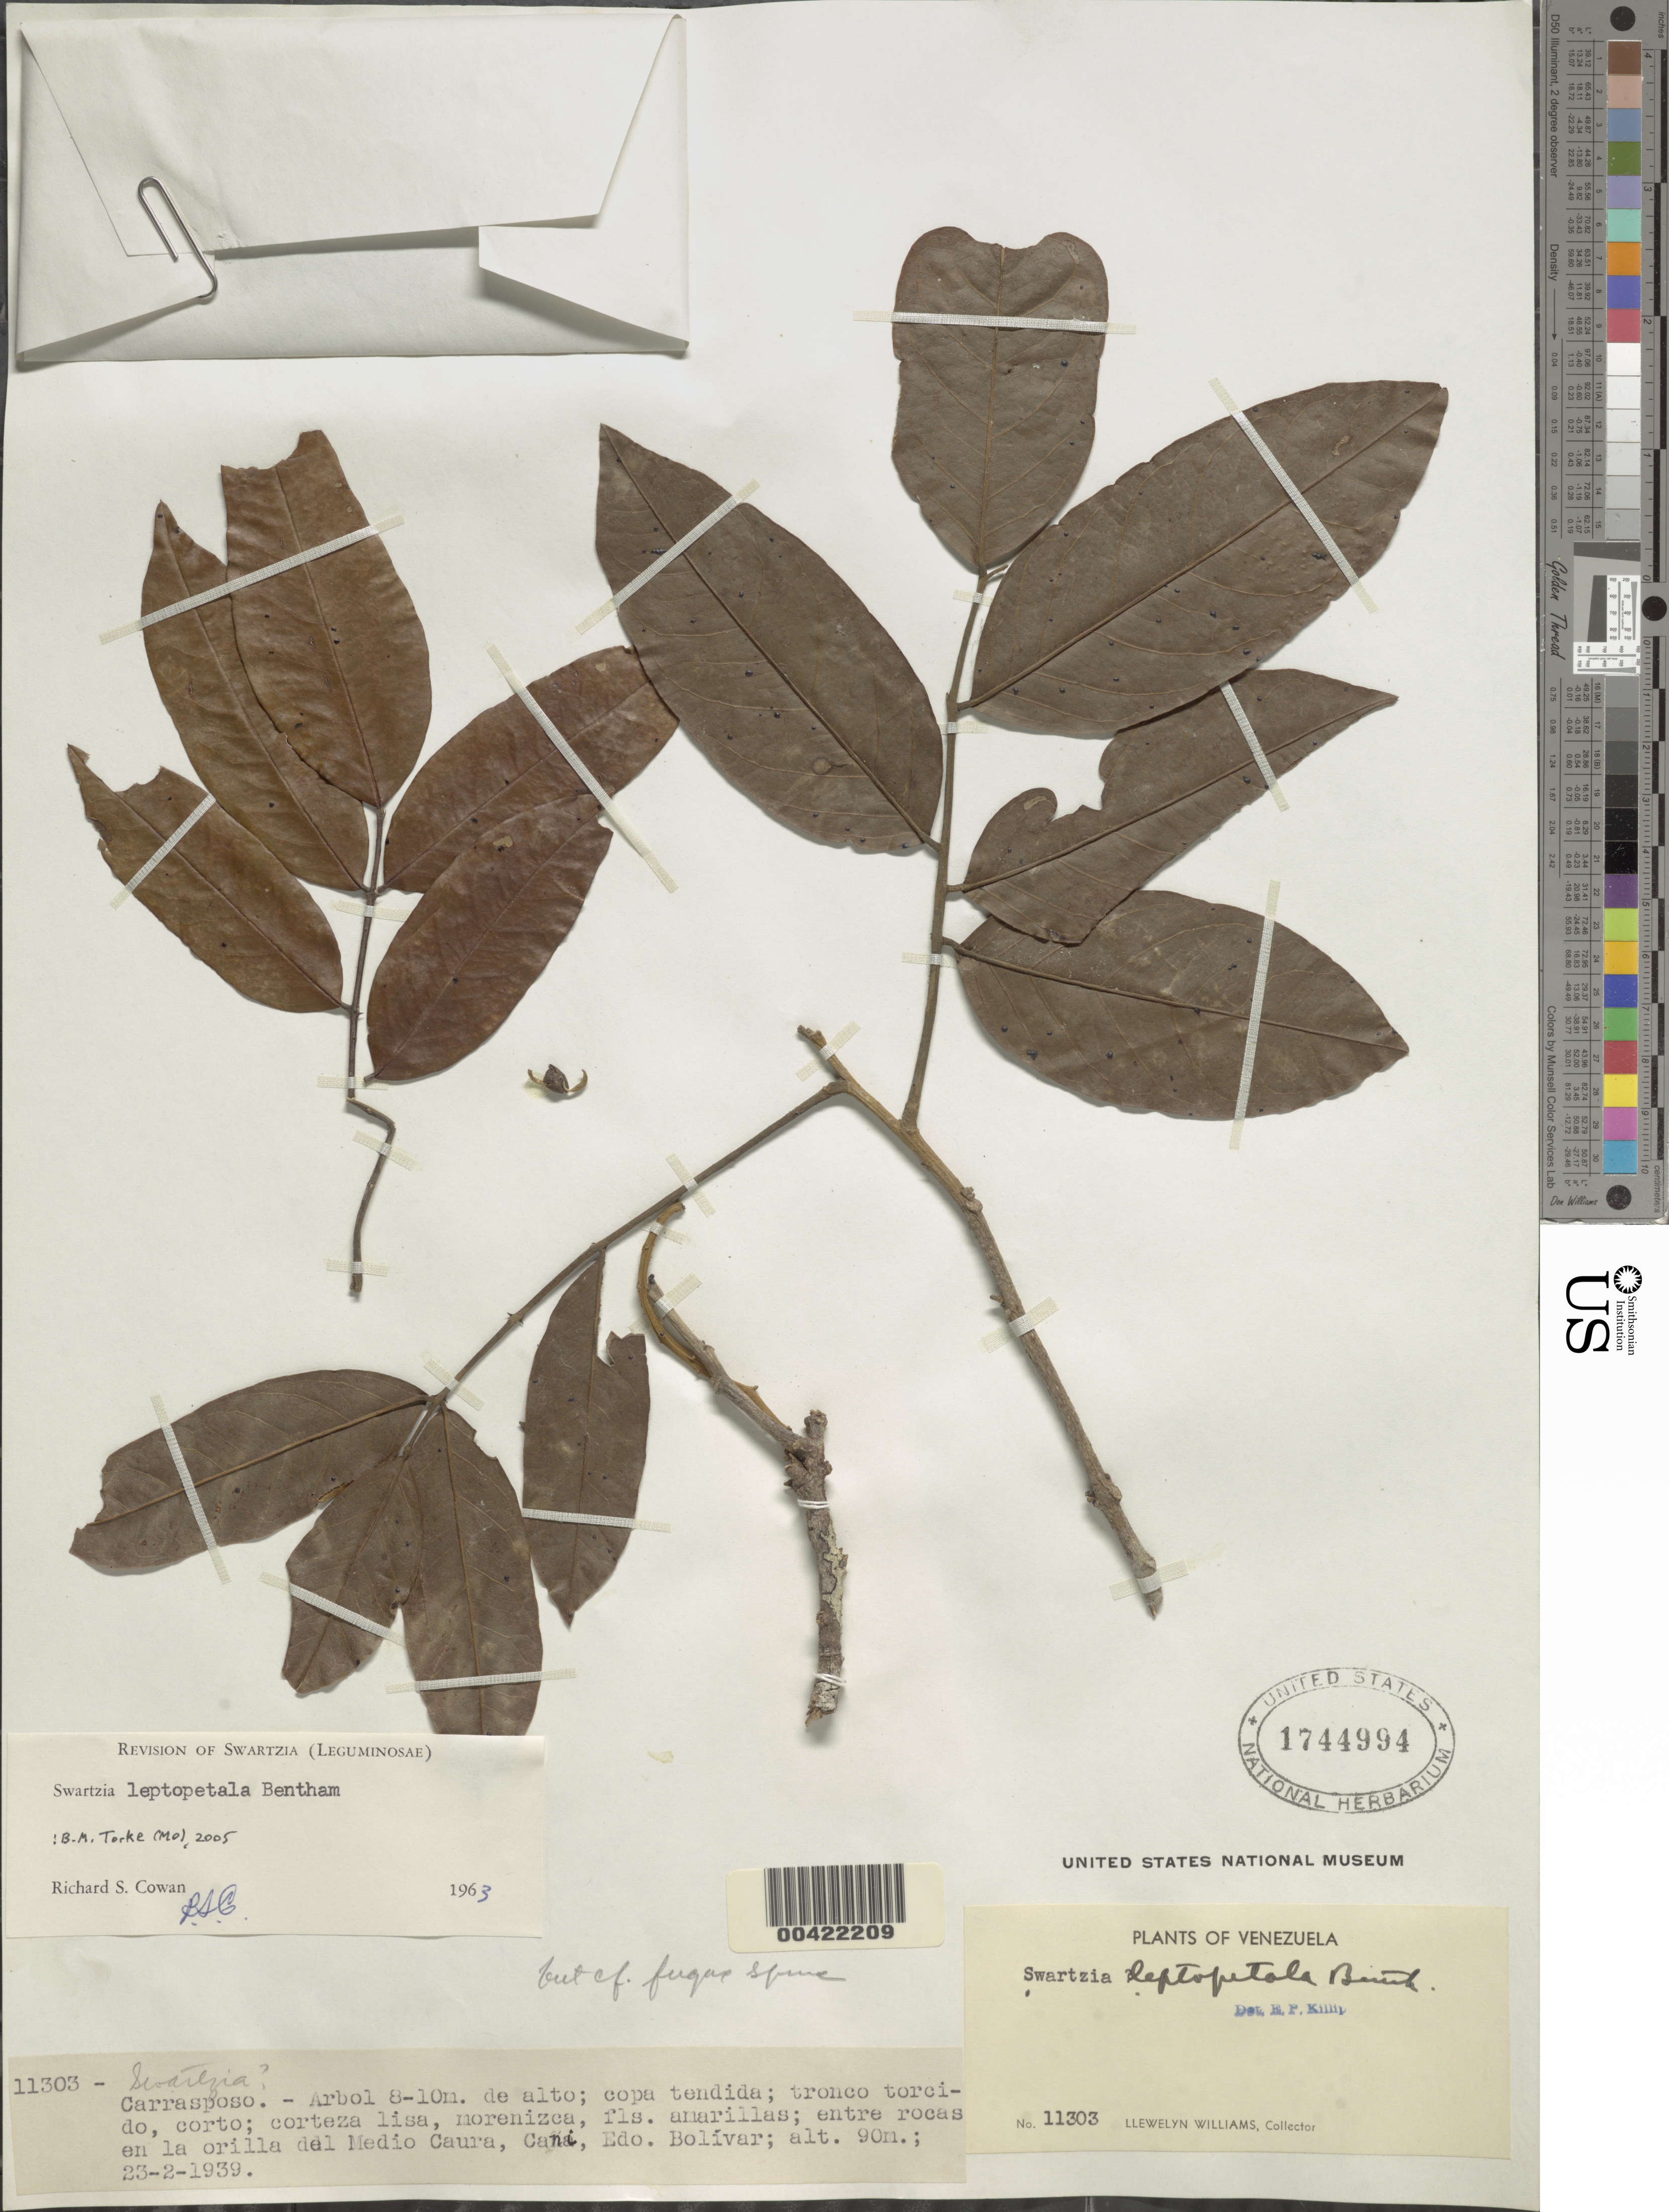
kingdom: Plantae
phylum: Tracheophyta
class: Magnoliopsida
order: Fabales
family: Fabaceae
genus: Swartzia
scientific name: Swartzia leptopetala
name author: Benth.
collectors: Ll. Williams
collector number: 11303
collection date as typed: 23 Feb 1939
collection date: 1939-02-23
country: Venezuela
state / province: Bolivar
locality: Cani; entre rocas en la orilla del medio caura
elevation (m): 90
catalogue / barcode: US 1744994